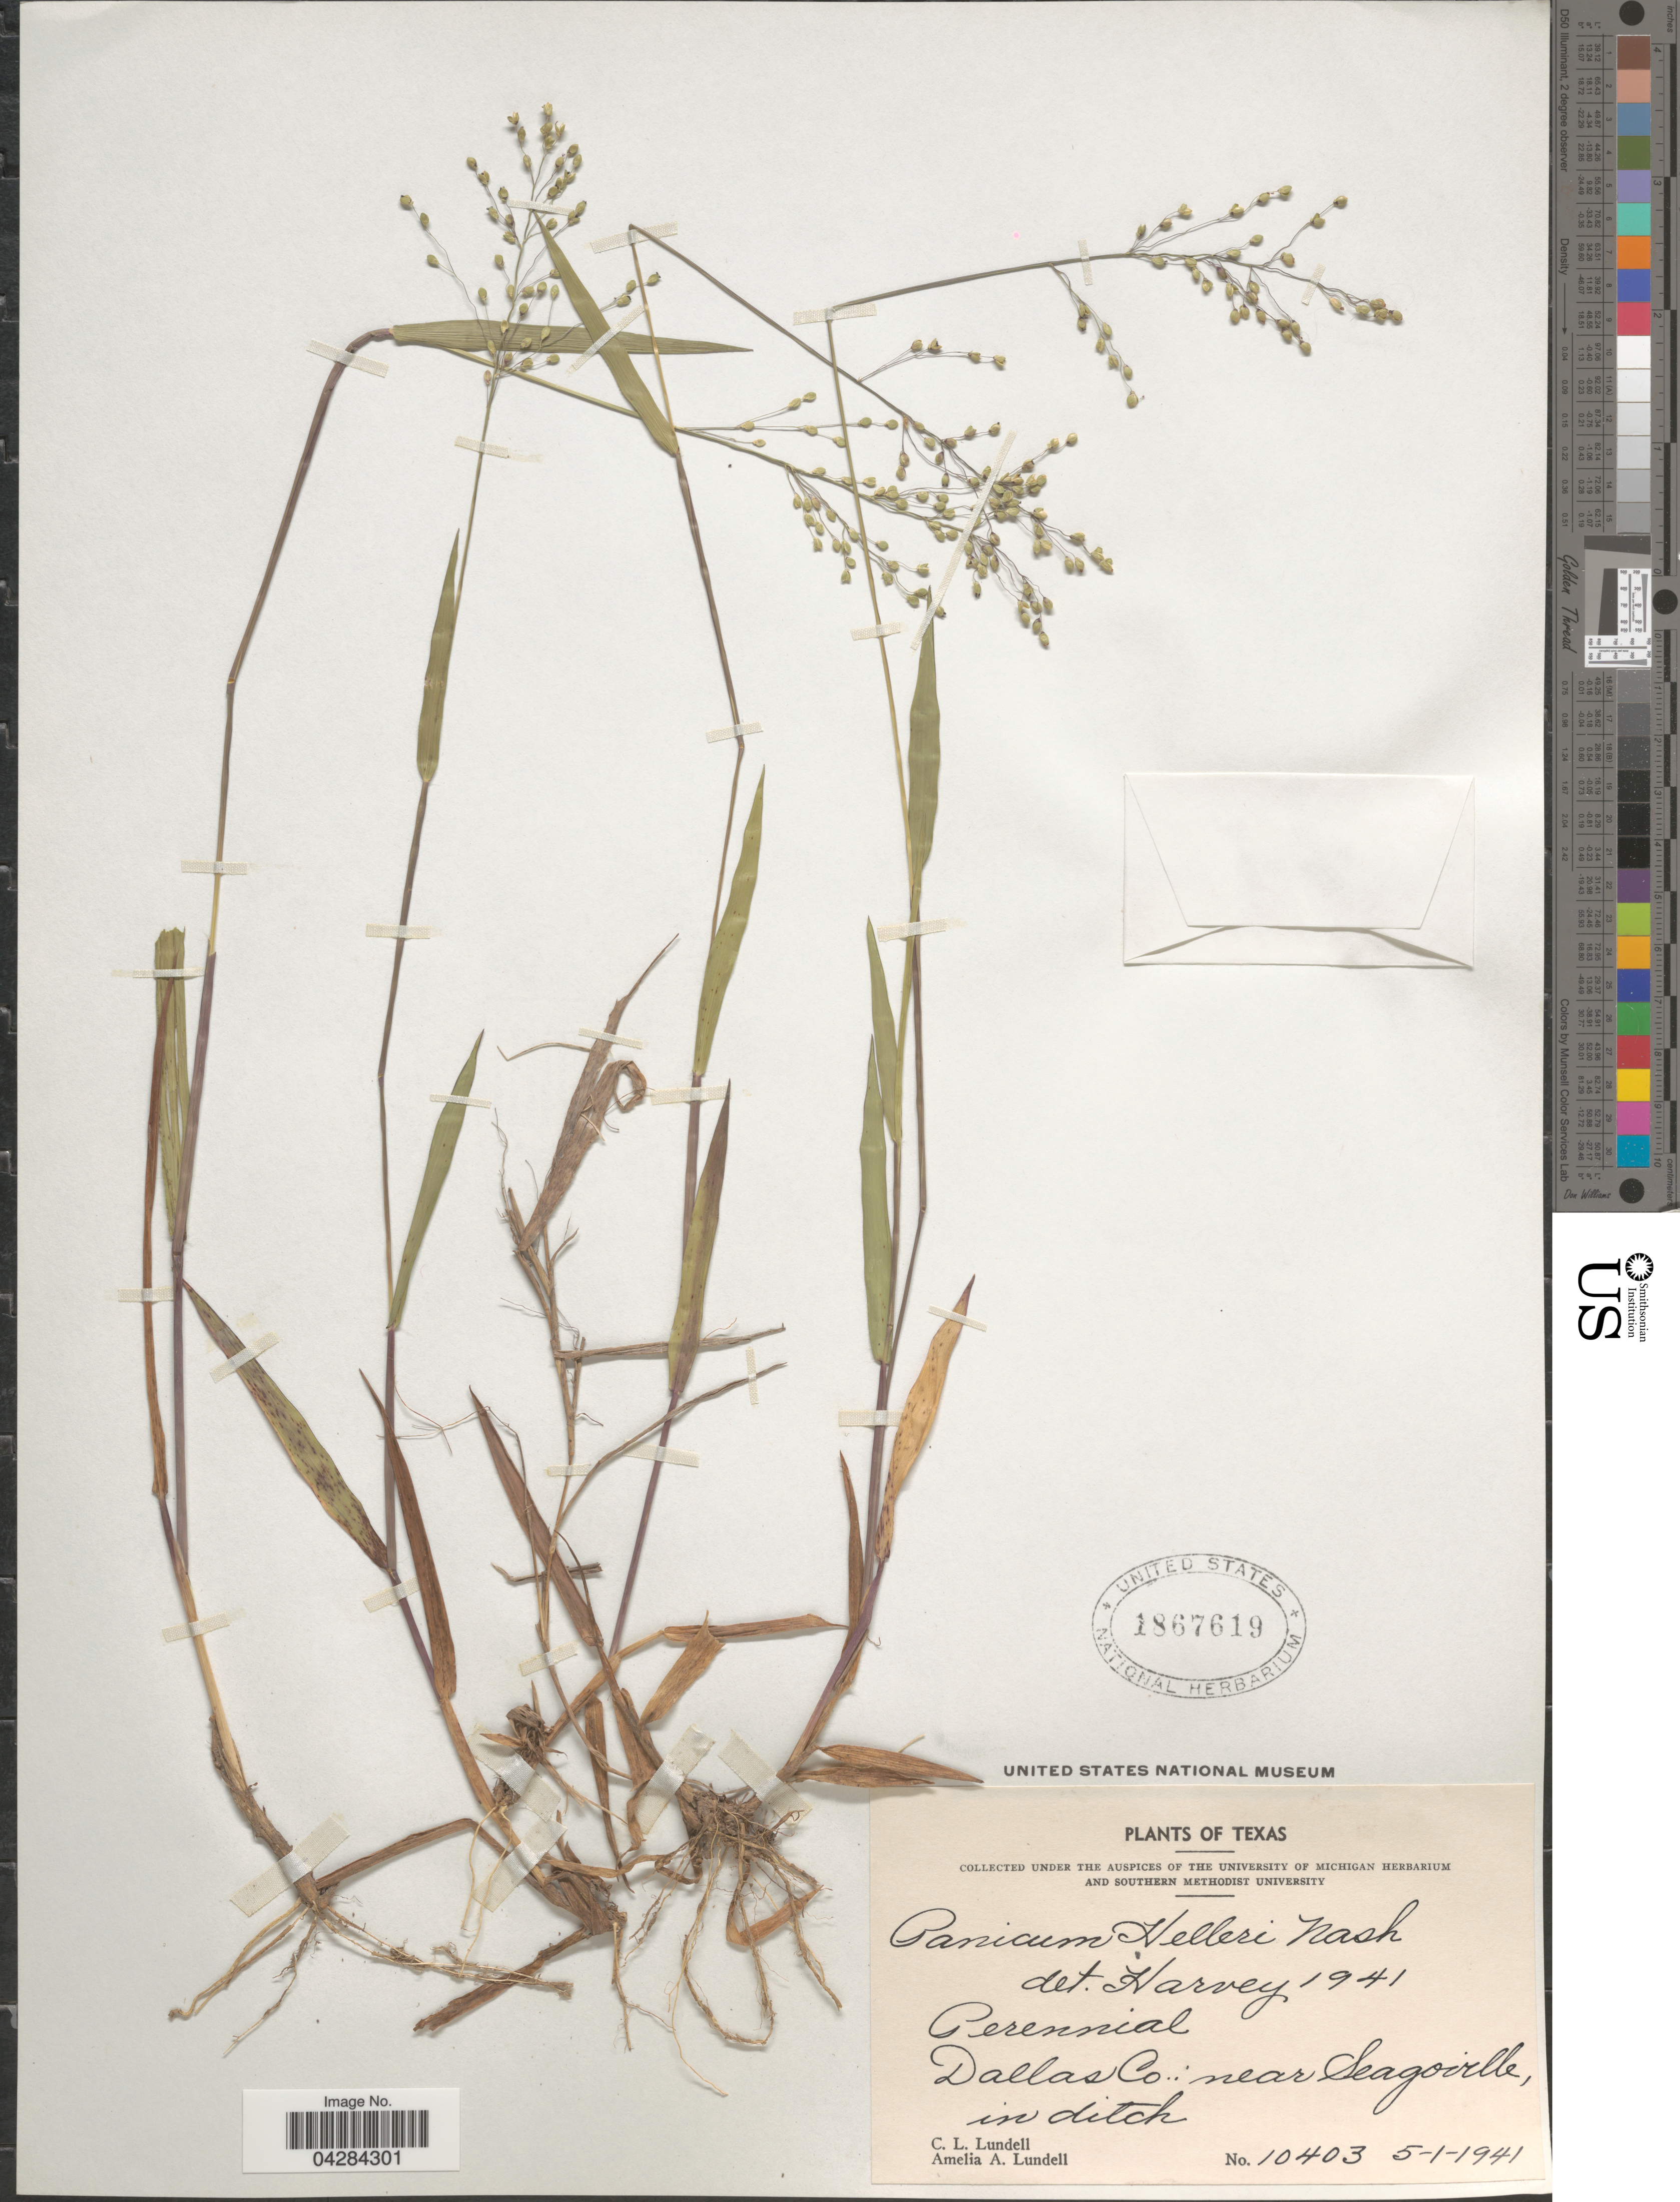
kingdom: Plantae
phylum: Tracheophyta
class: Liliopsida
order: Poales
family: Poaceae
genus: Dichanthelium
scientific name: Dichanthelium oligosanthes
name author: (Schult.) Gould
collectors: C. L. Lundell & A. A. Lundell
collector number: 10403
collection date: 1941-05-01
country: United States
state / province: Texas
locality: Dallas Co.: near Seagoville, in ditch.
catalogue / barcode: US 1867619